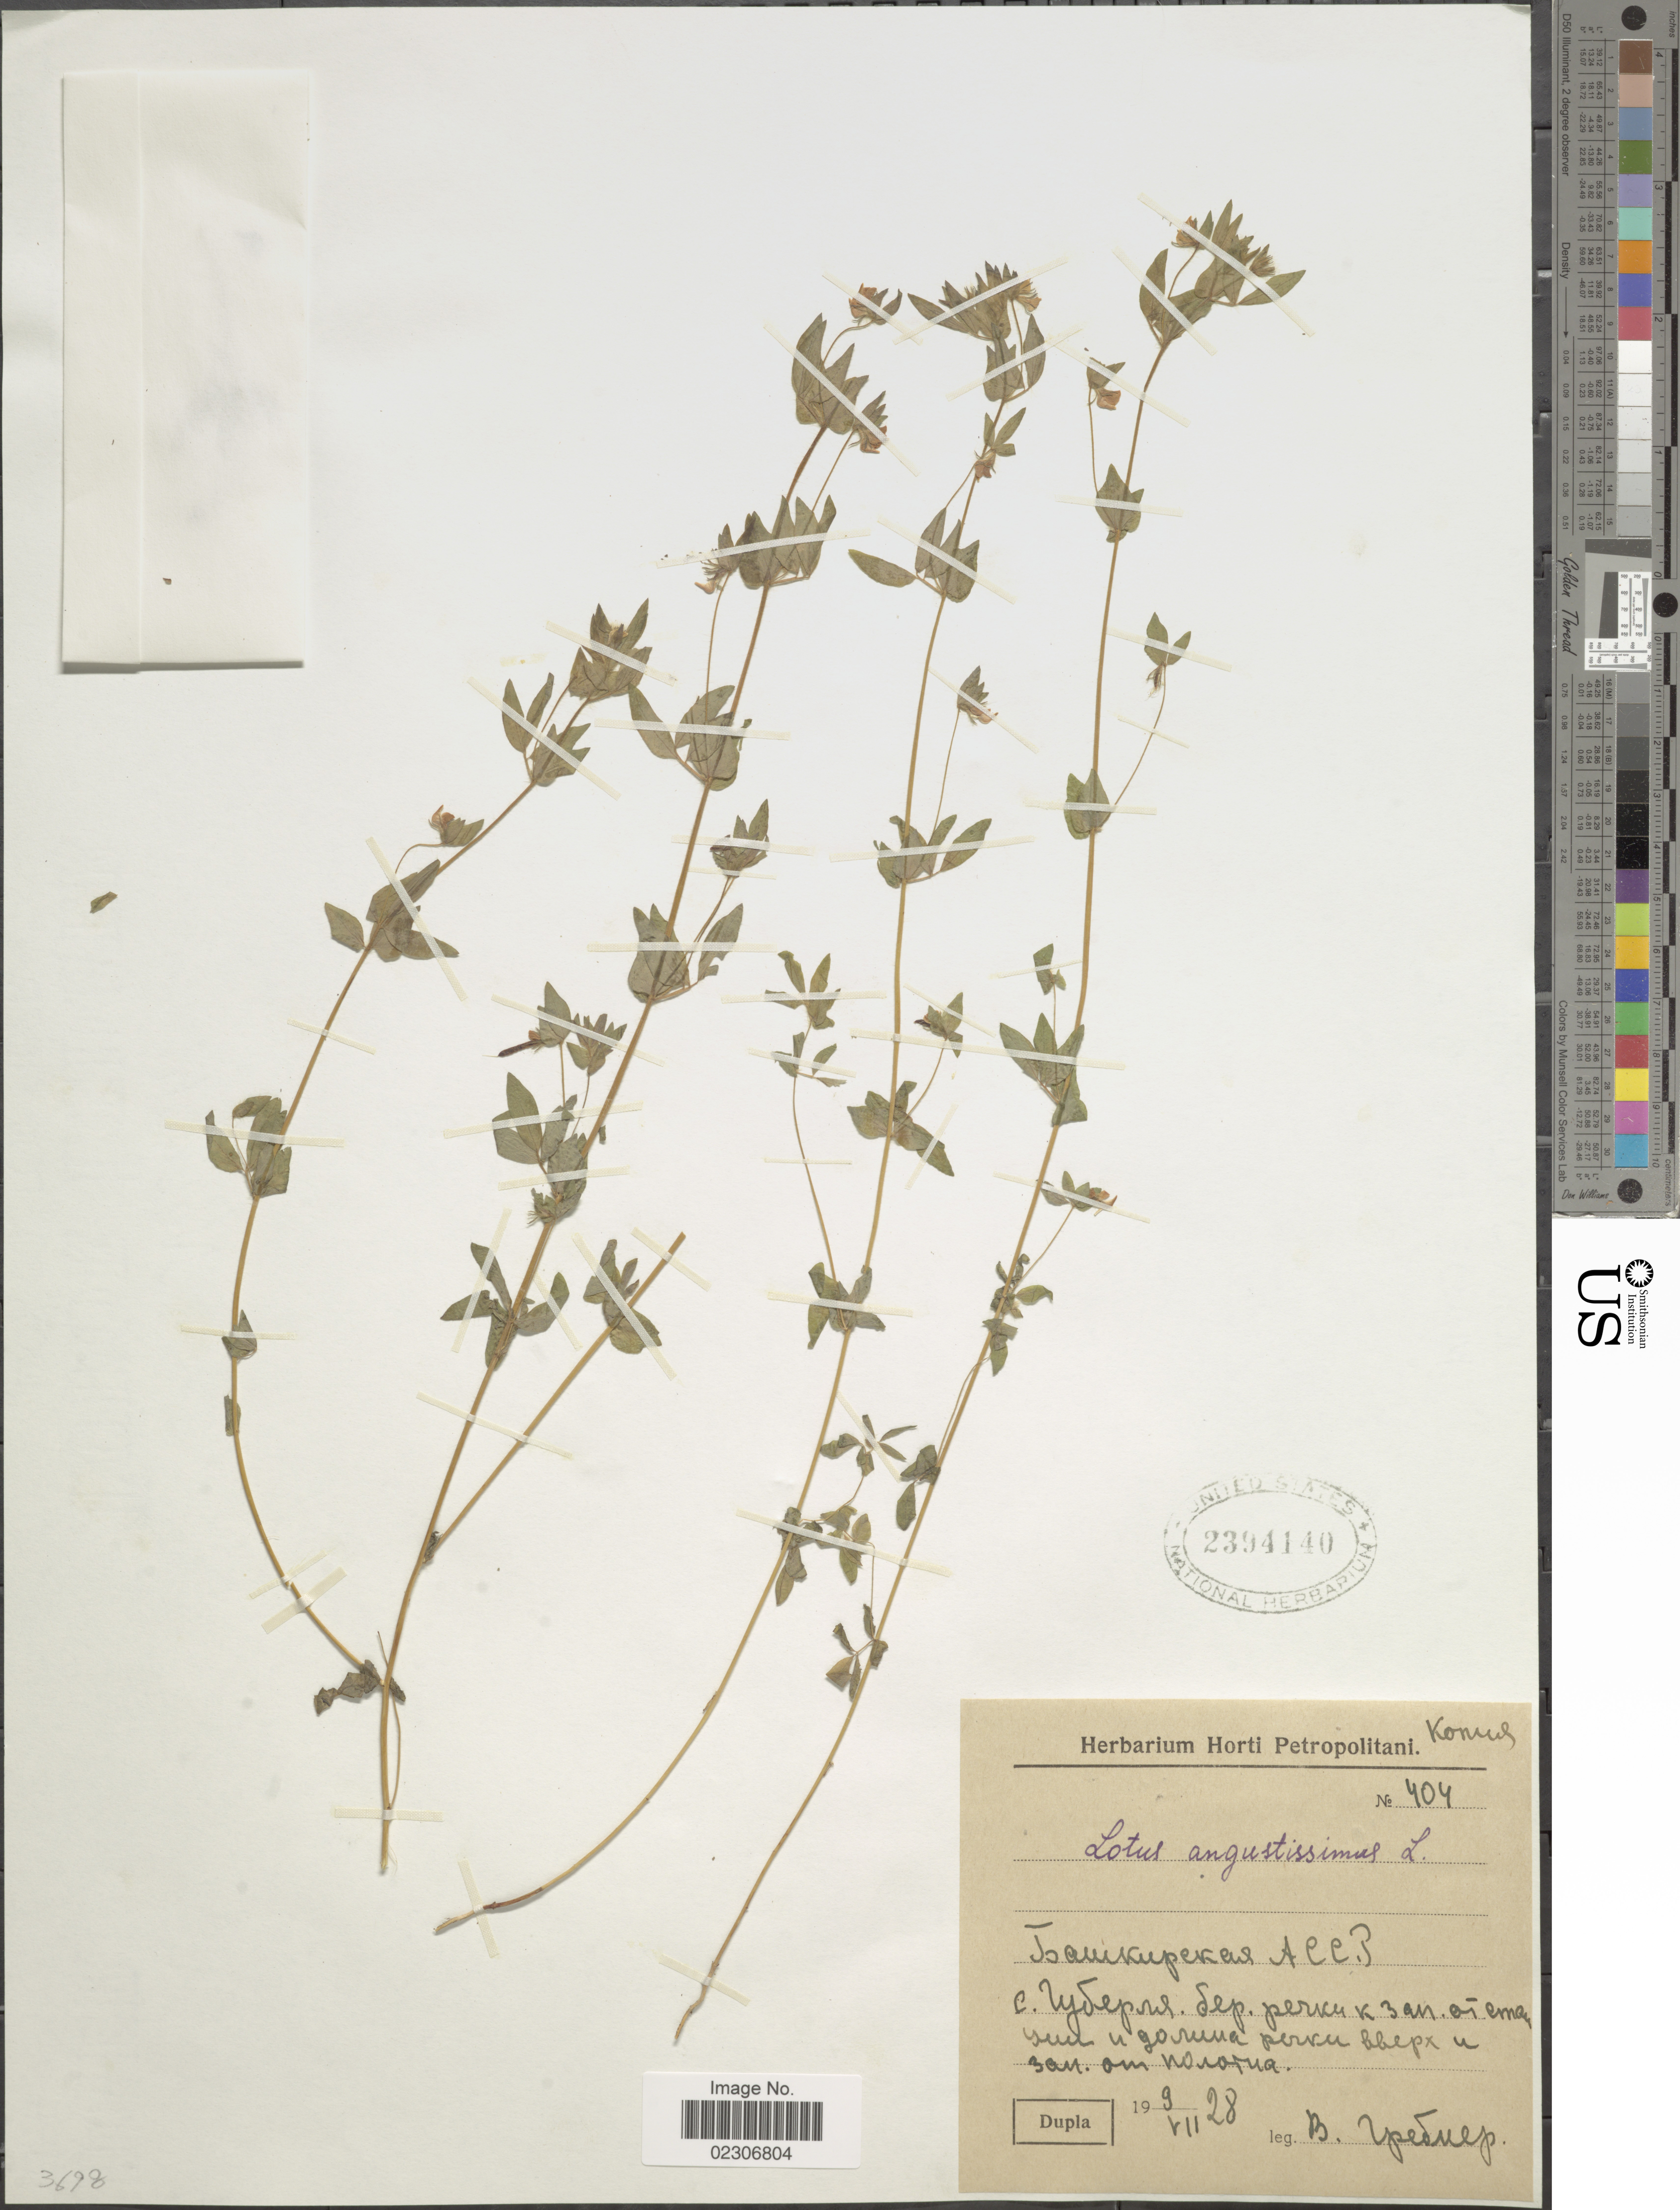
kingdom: Plantae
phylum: Tracheophyta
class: Magnoliopsida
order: Fabales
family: Fabaceae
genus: Lotus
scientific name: Lotus angustissimus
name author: L.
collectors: B. Upeduep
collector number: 404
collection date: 1928-07-09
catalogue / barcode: US 2394140